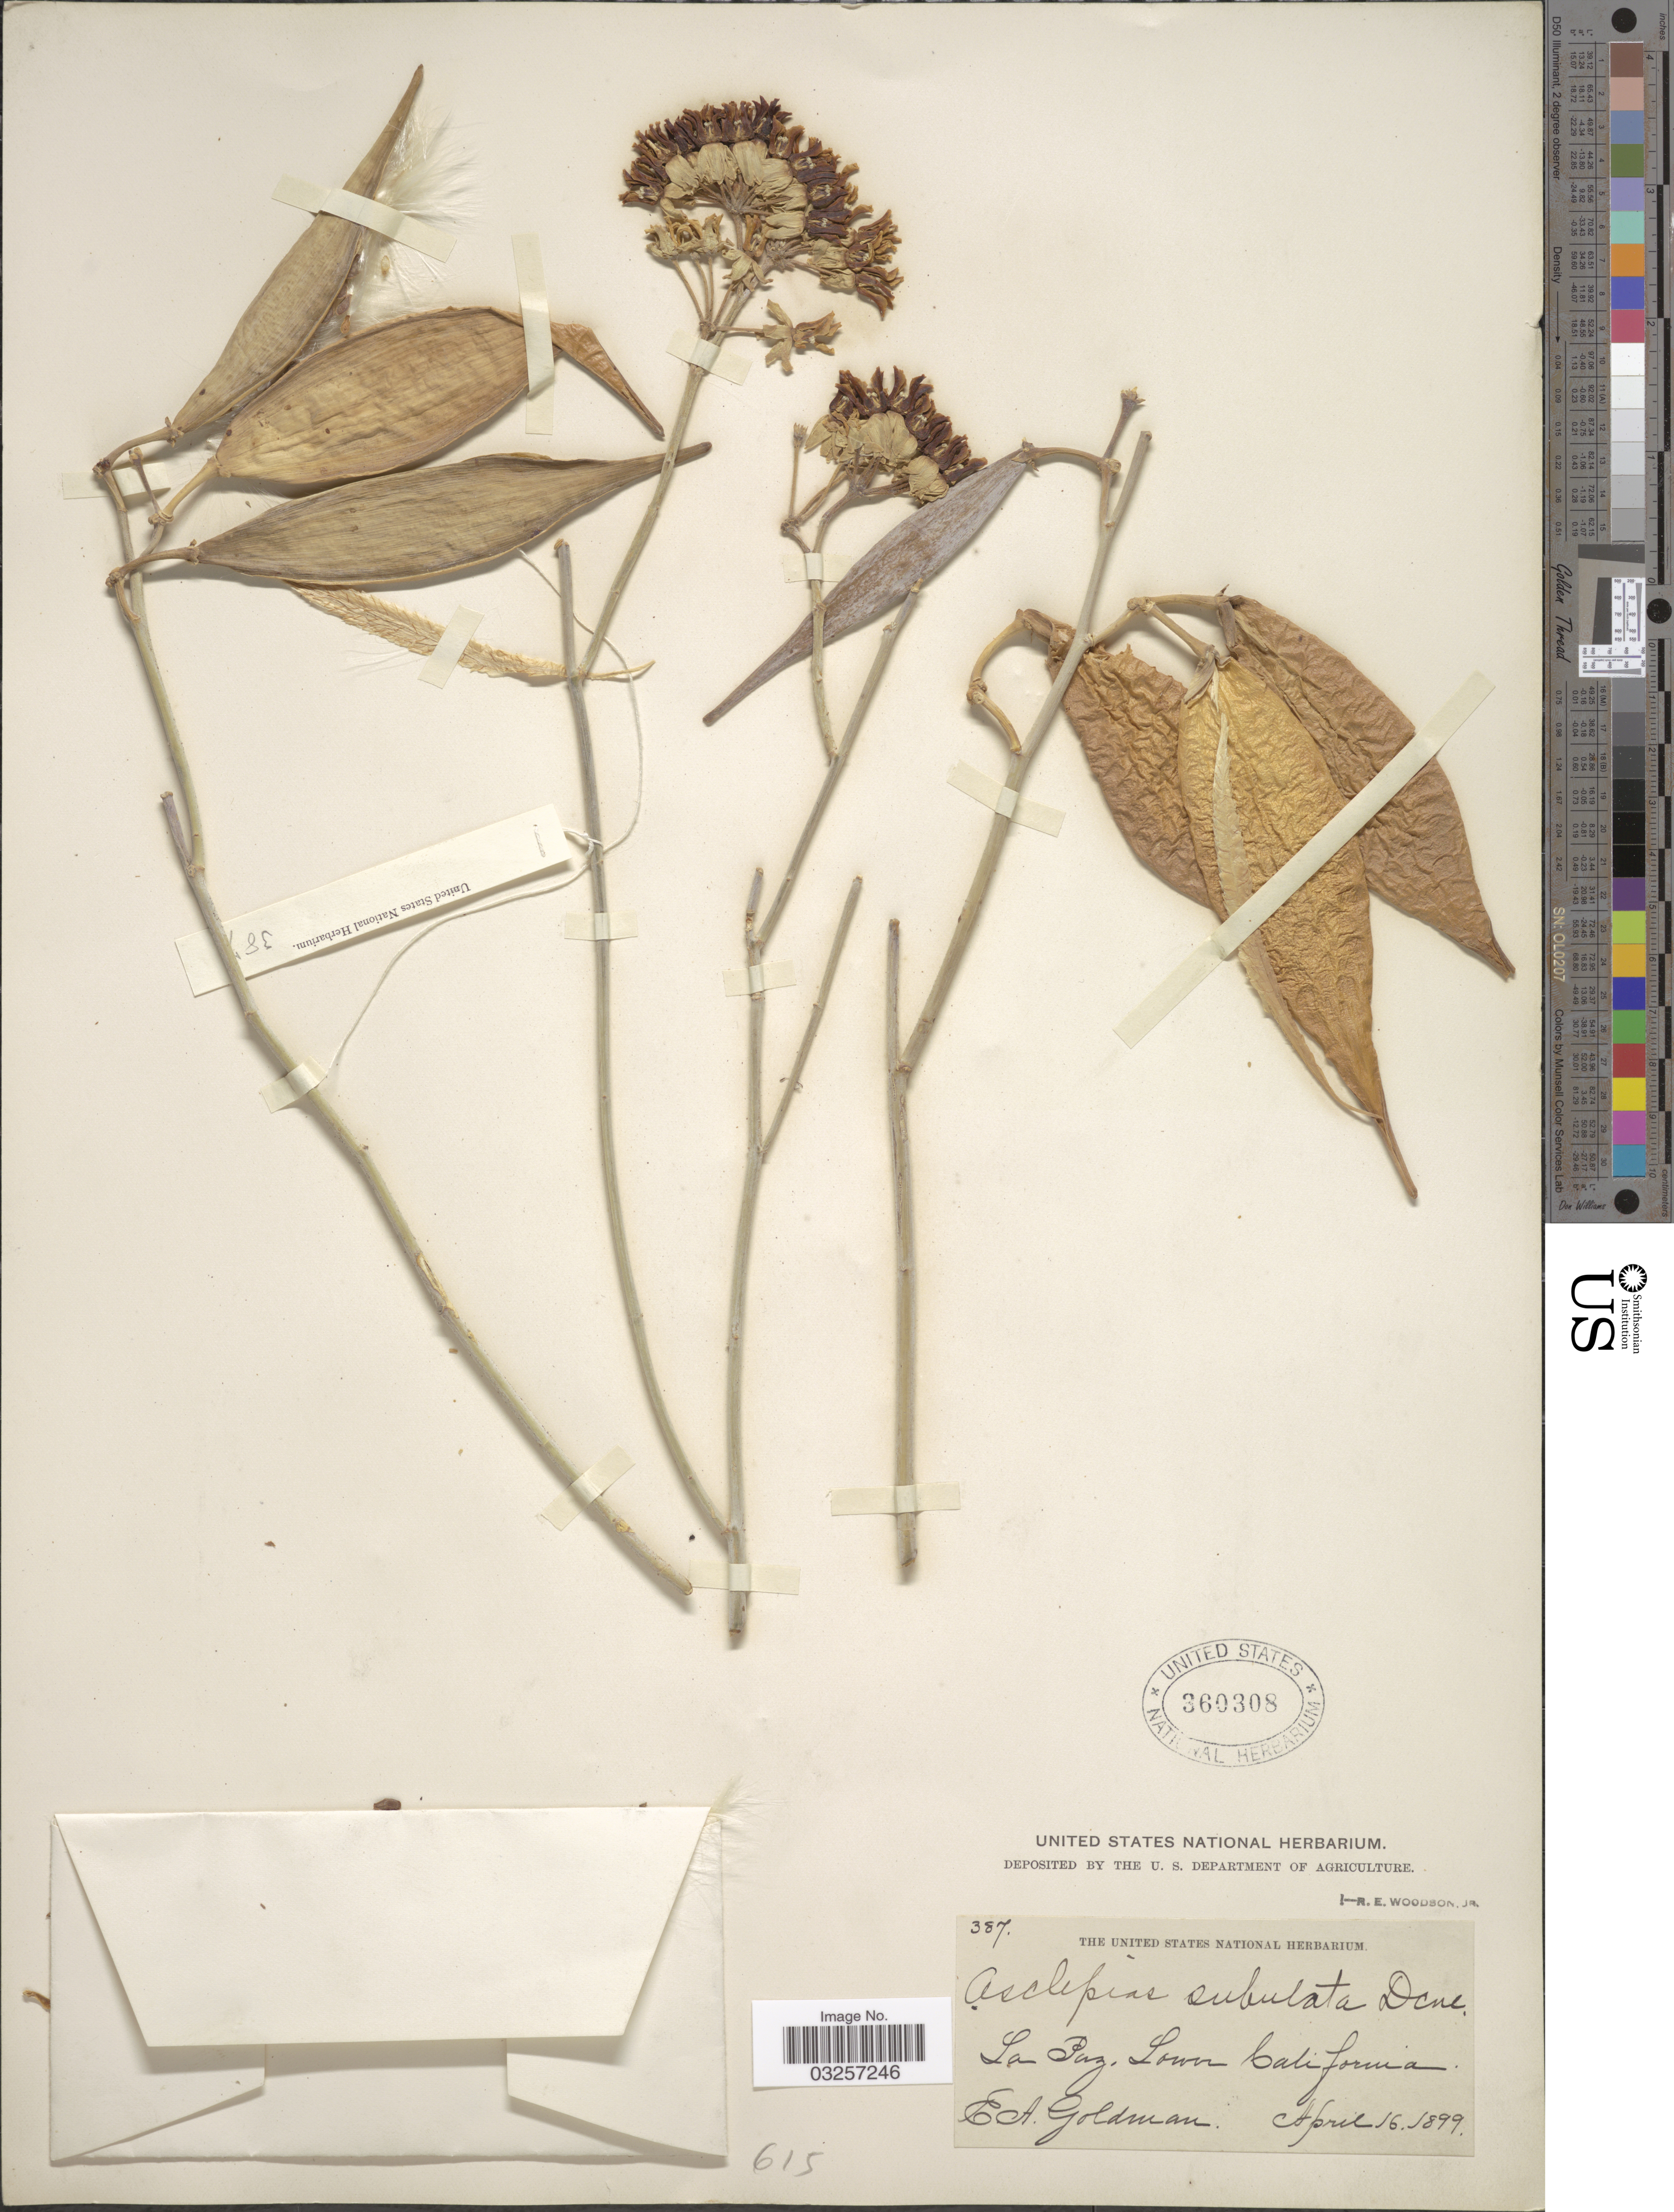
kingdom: Plantae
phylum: Tracheophyta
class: Magnoliopsida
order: Gentianales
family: Apocynaceae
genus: Asclepias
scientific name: Asclepias subulata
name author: Decne.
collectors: E. A. Goldman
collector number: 387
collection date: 1899-04-16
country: Mexico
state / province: Baja California Sur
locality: La Paz, Lower California.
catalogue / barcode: US 360308